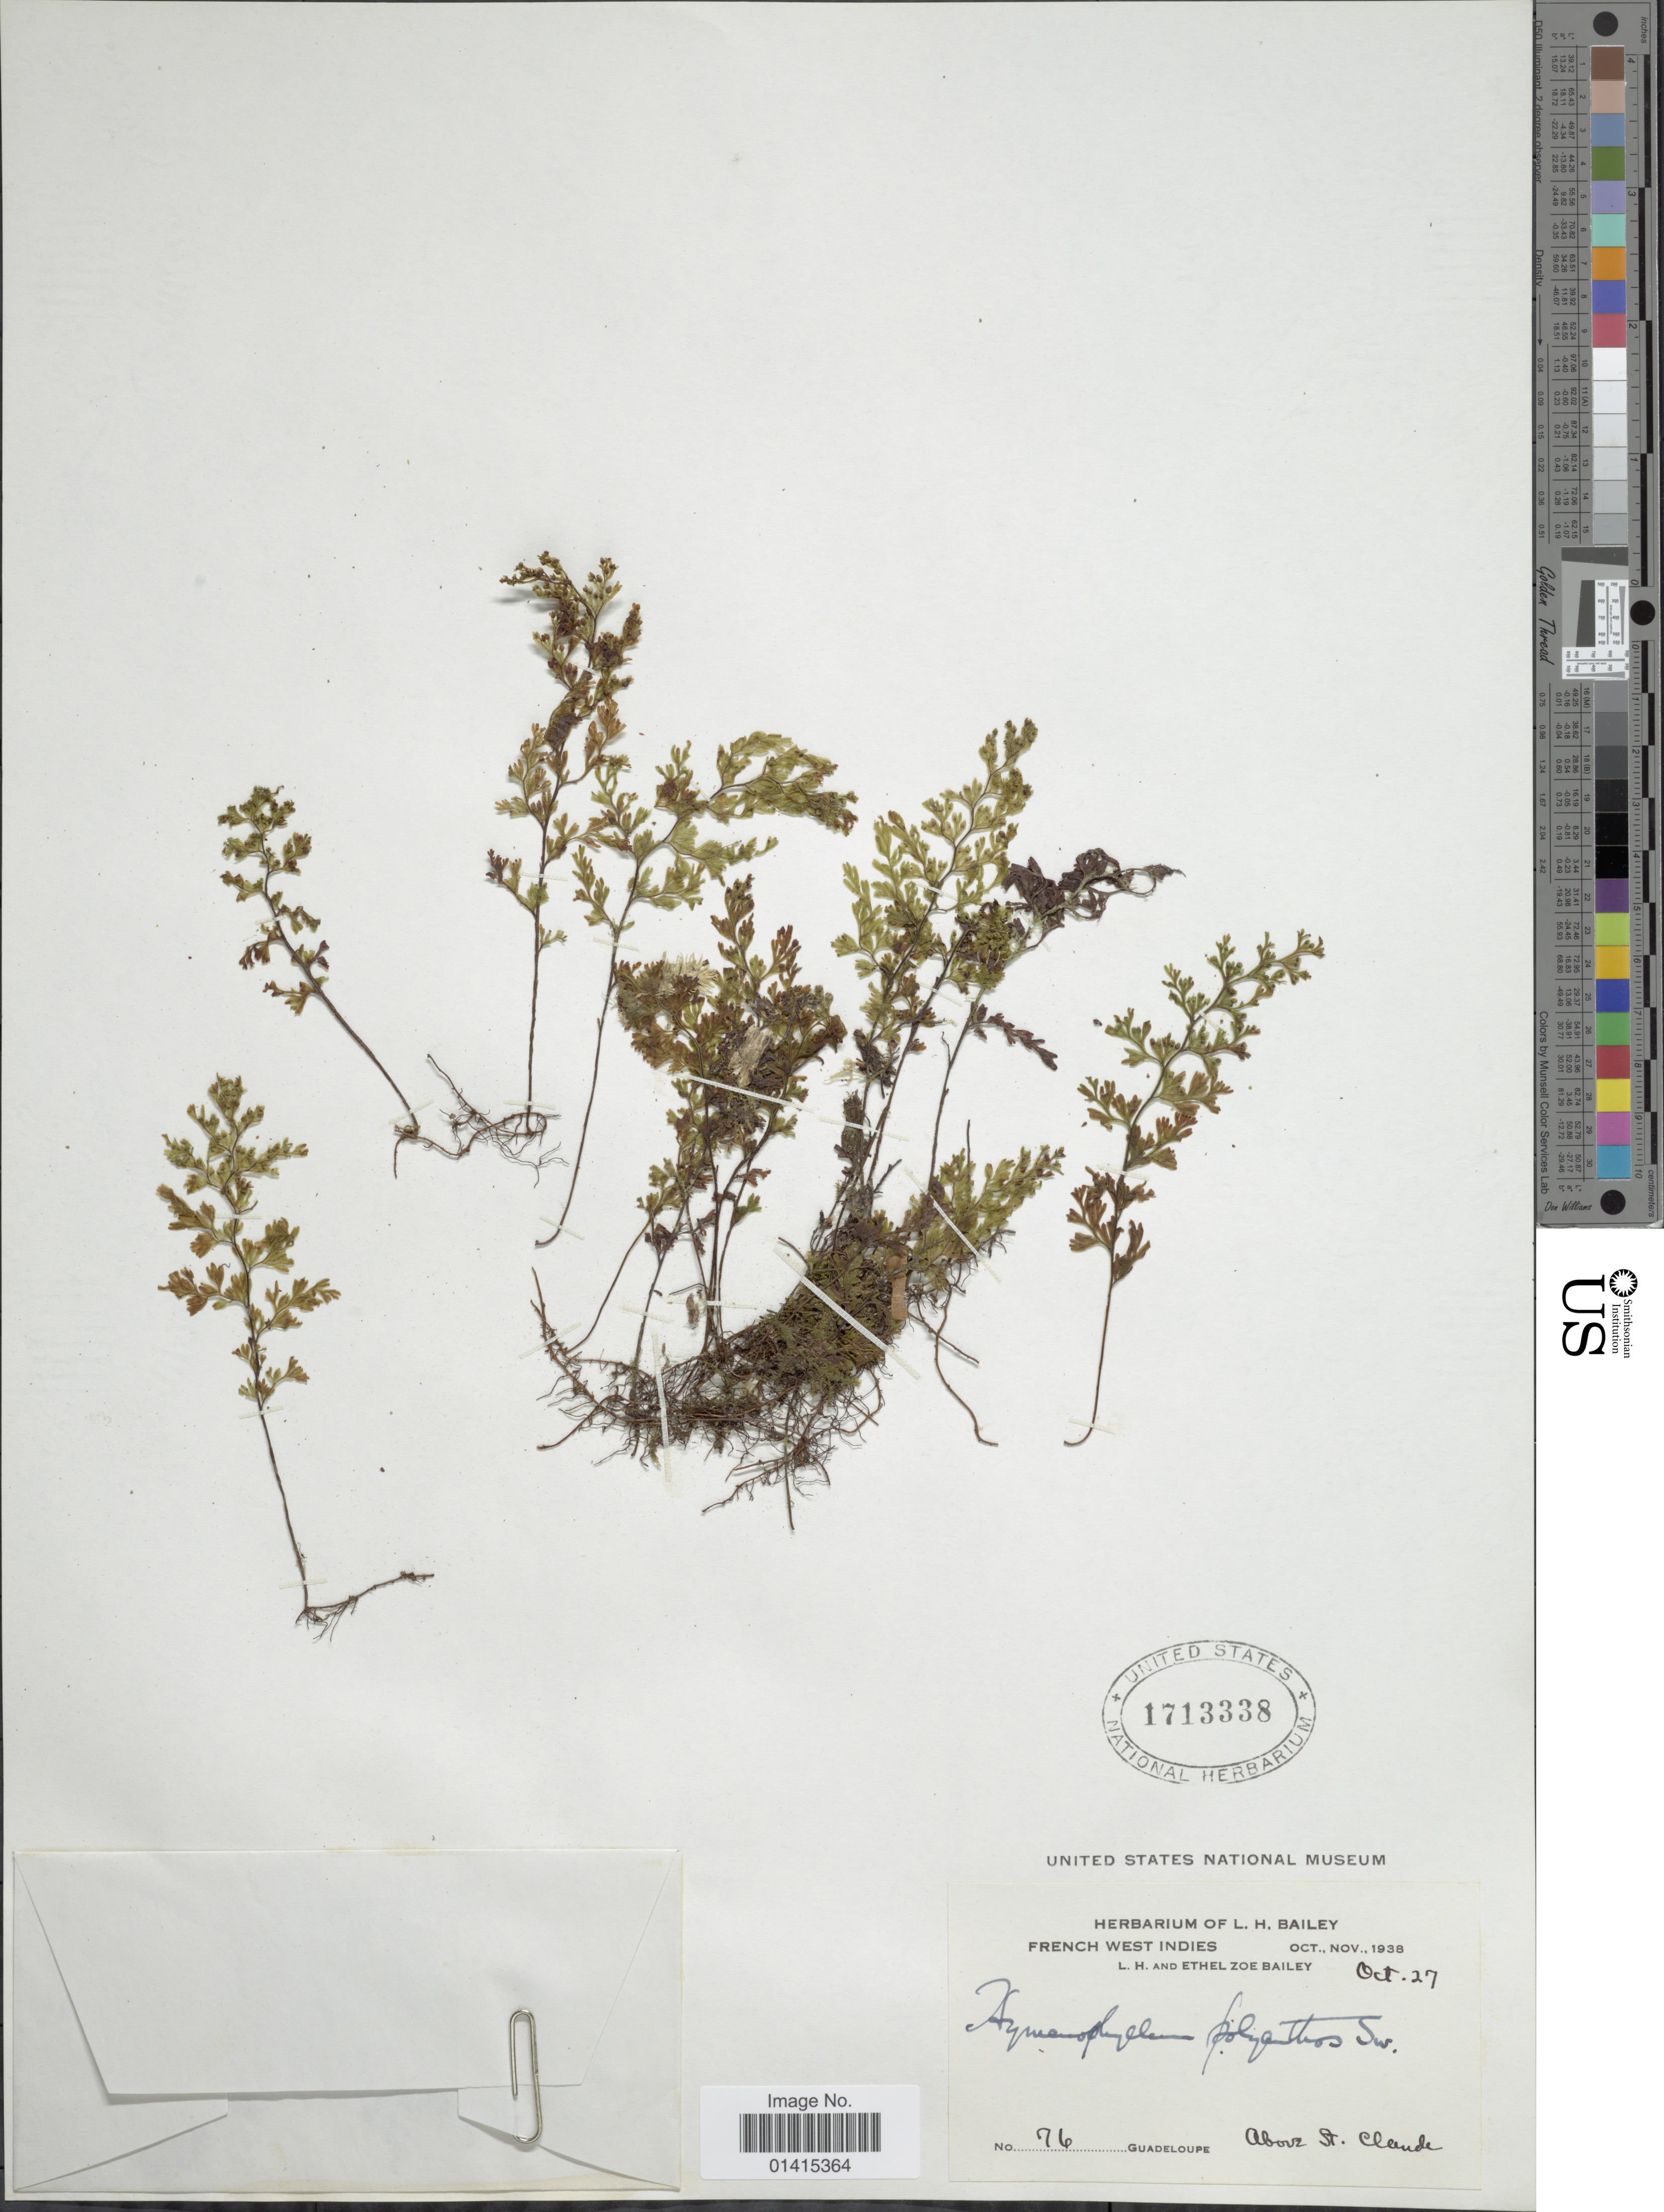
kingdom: Plantae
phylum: Tracheophyta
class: Polypodiopsida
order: Hymenophyllales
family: Hymenophyllaceae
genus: Hymenophyllum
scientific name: Hymenophyllum polyanthos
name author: (Sw.) Sw.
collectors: L. H. Bailey & E. Z. Bailey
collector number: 76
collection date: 1938-10-27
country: Guadeloupe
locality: French West Indies, above St. Claude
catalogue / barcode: US 1713338